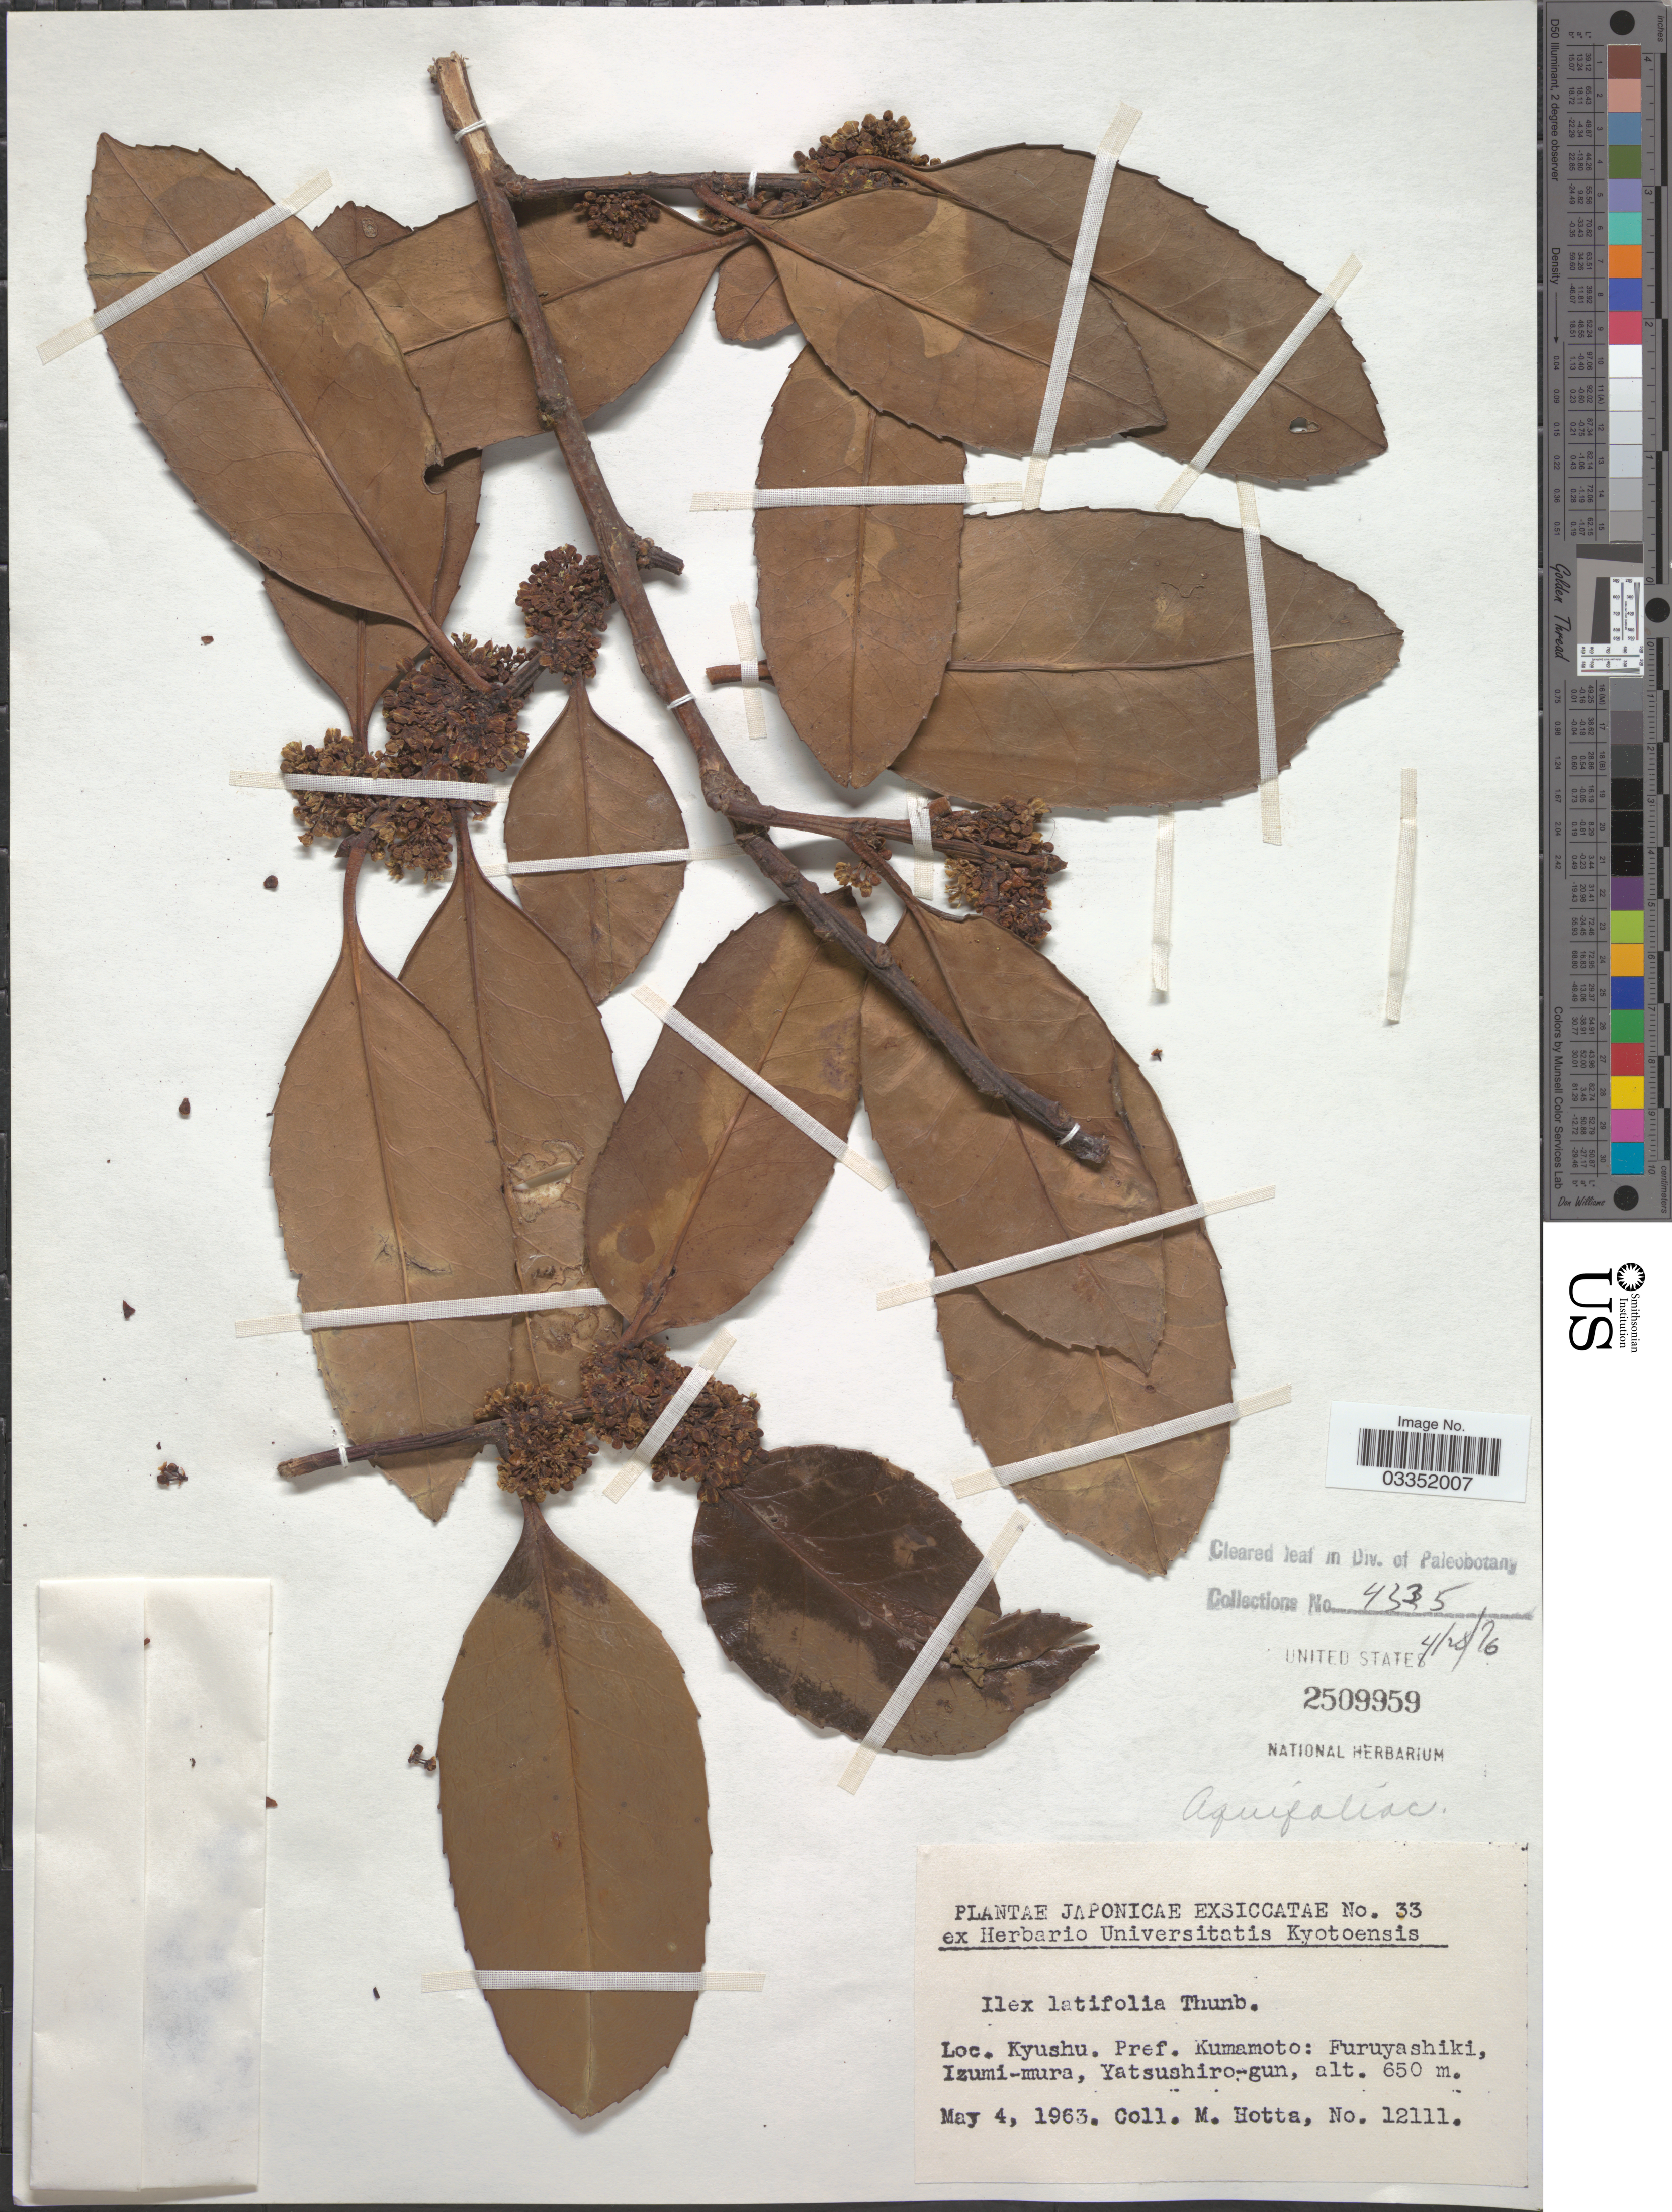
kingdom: Plantae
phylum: Tracheophyta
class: Magnoliopsida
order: Aquifoliales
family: Aquifoliaceae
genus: Ilex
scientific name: Ilex latifolia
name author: Thunb.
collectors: M. Hotta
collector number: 12111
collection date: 1963-05-04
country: Japan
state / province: Kumamoto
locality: Kyushu. Pref. Kumamoto: Furuyashiki, Izumi-mura, Yatsushiro-gun.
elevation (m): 650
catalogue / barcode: US 2509959